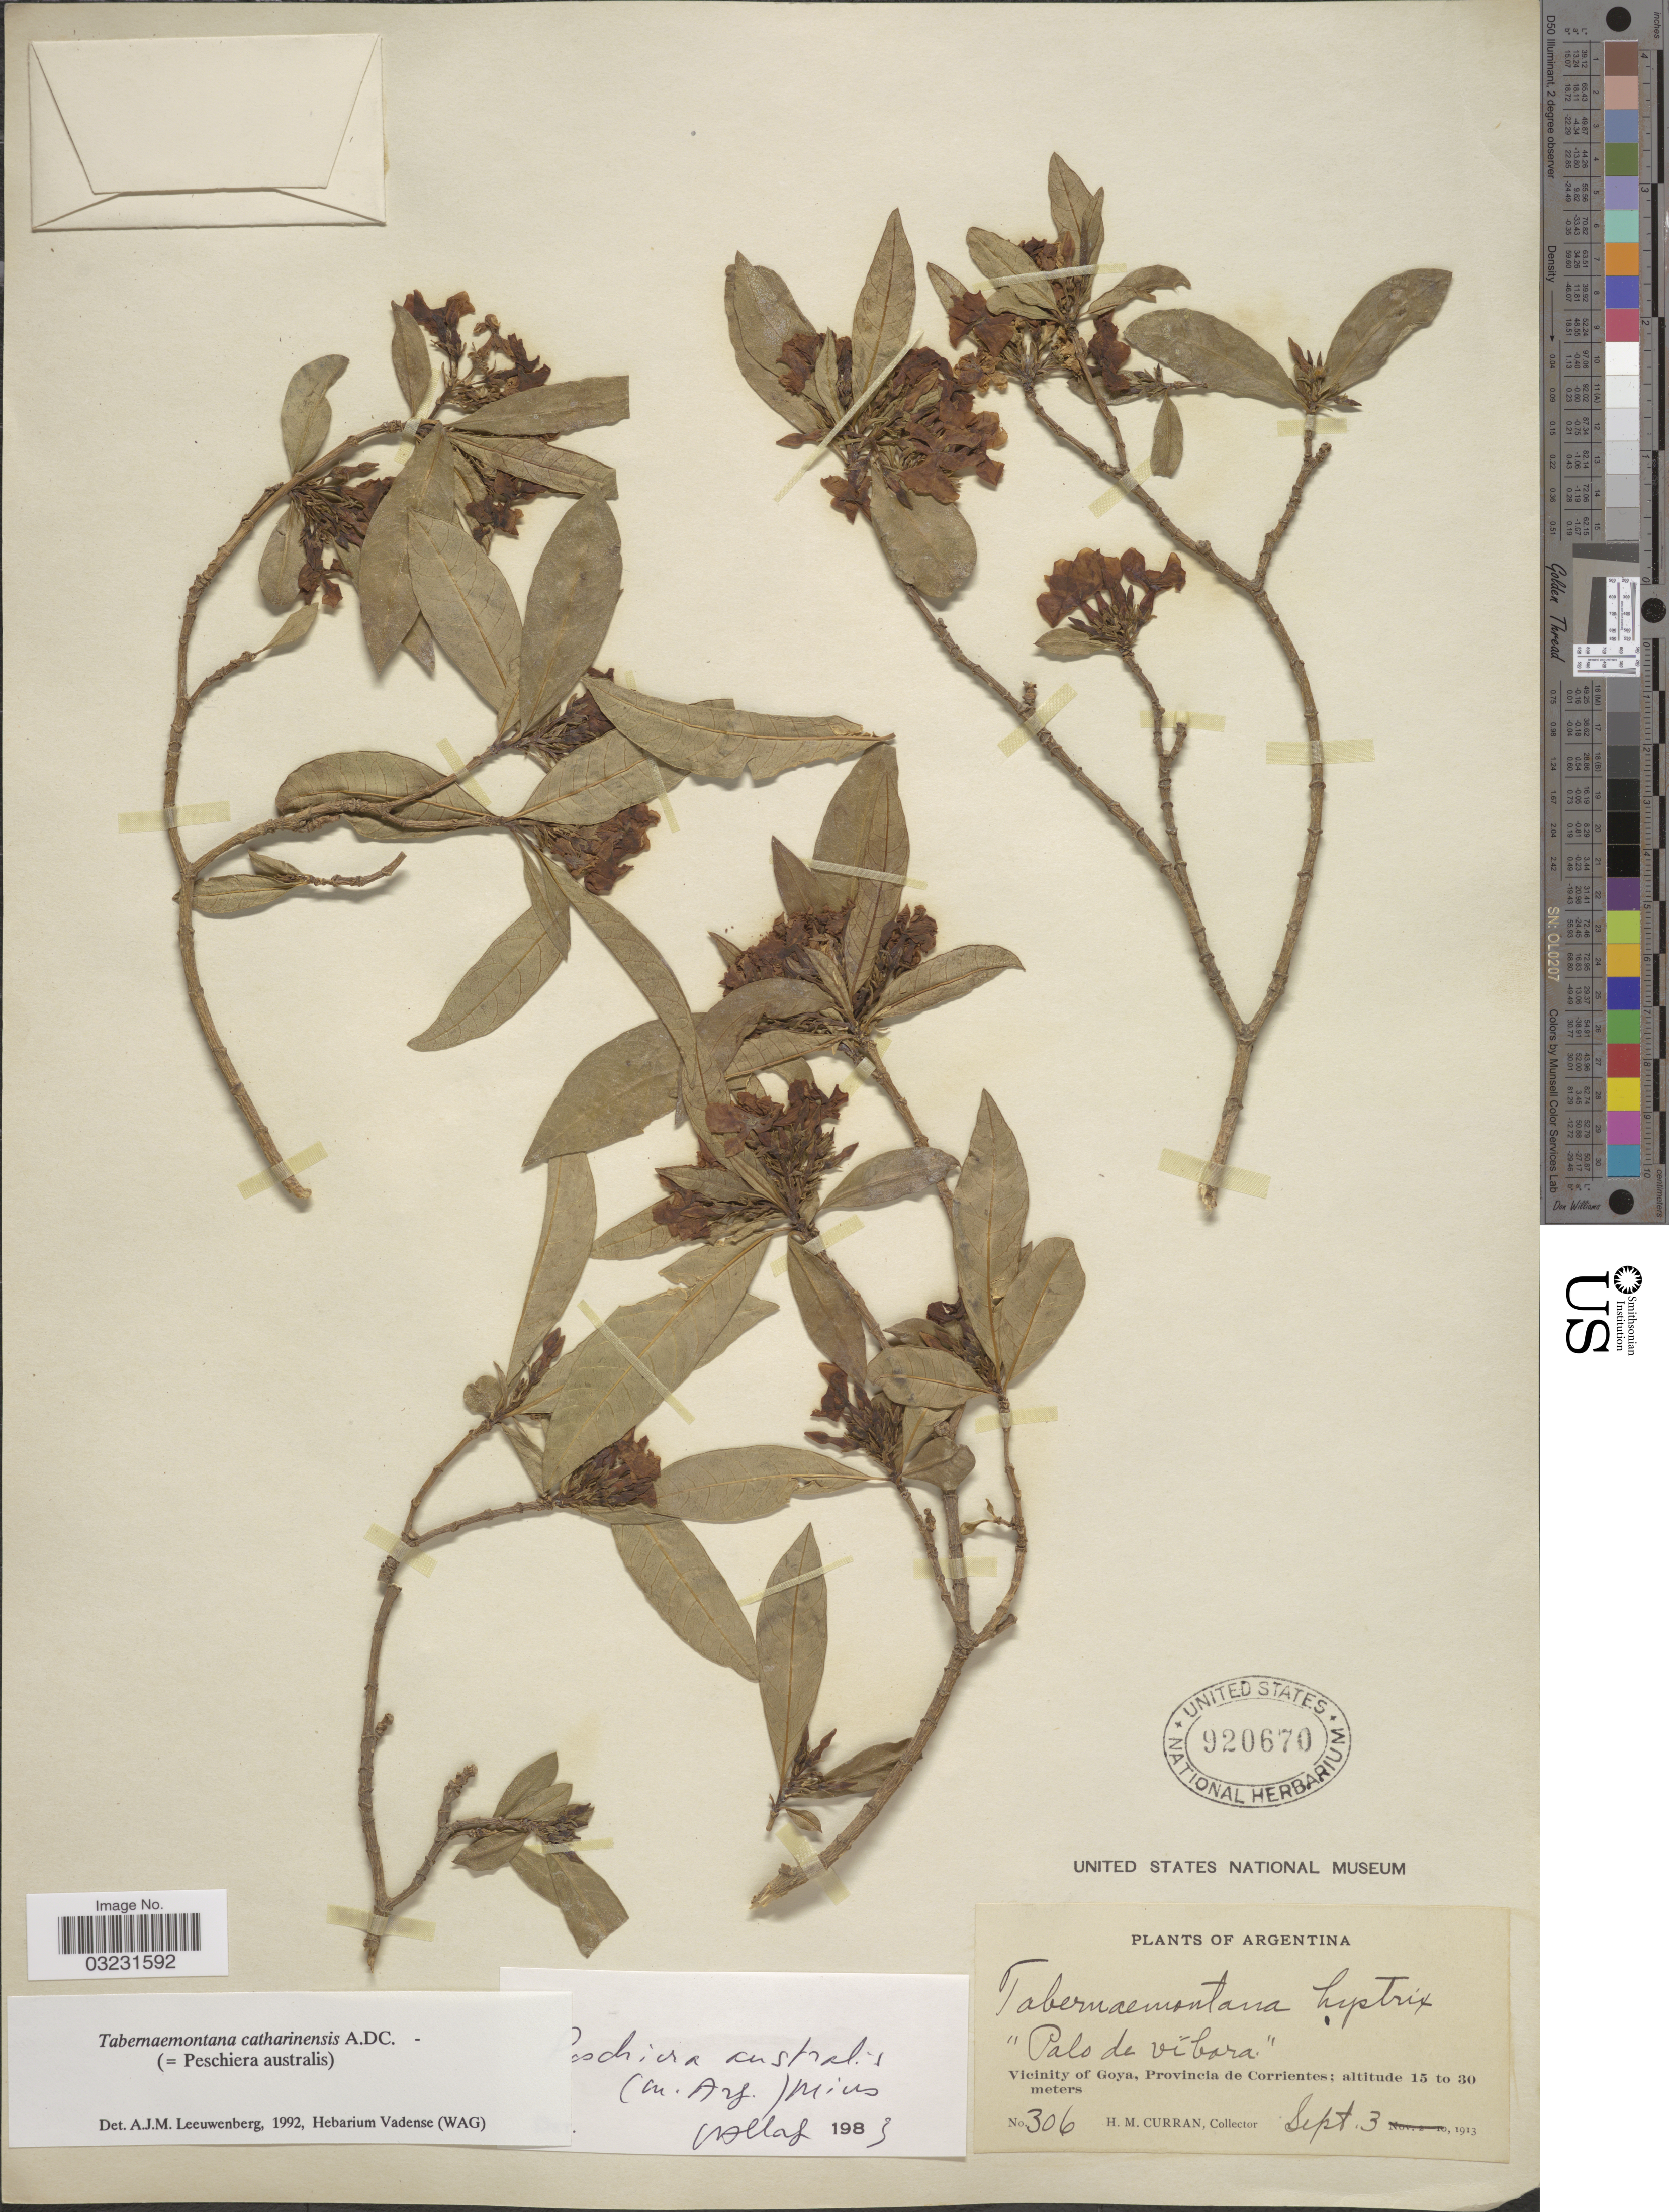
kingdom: Plantae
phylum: Tracheophyta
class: Magnoliopsida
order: Gentianales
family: Apocynaceae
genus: Tabernaemontana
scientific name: Tabernaemontana catharinensis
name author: A. DC.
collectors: H. M. Curran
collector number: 306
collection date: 1913-09-03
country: Argentina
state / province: Corrientes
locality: Vicinity of Goya. "Palo de víbara".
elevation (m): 15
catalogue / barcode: US 920670